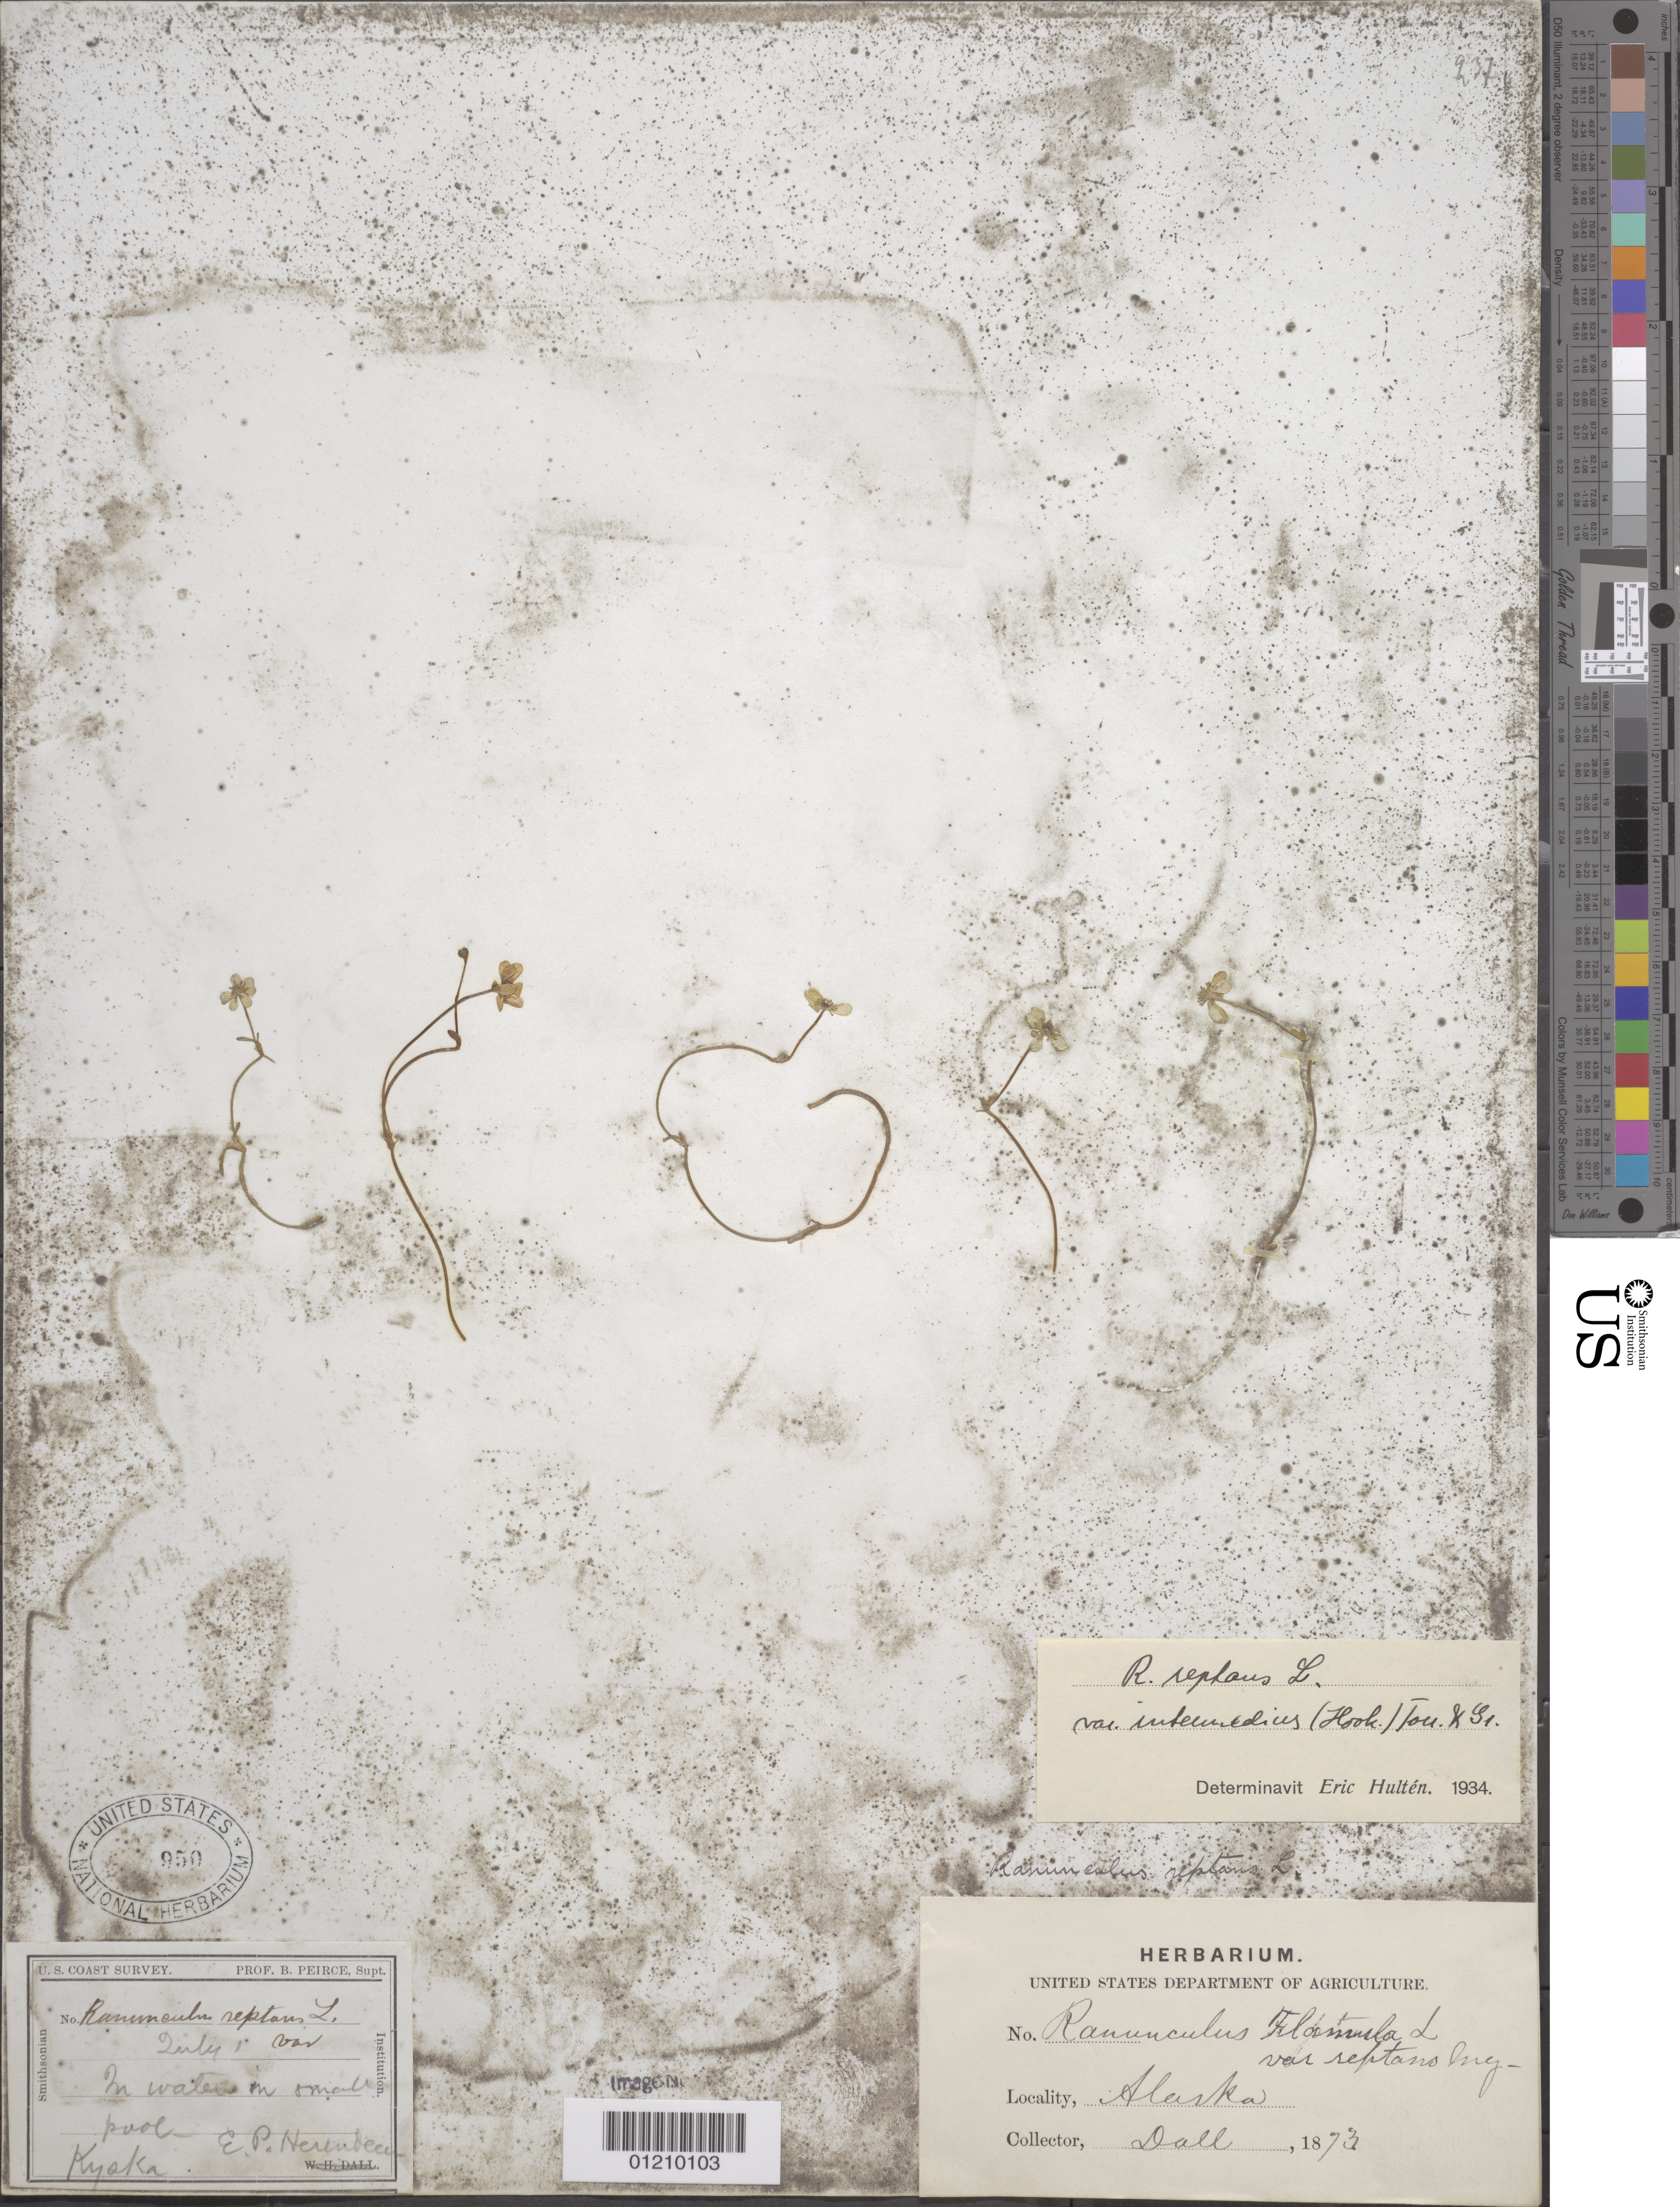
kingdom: Plantae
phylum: Tracheophyta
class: Magnoliopsida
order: Ranunculales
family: Ranunculaceae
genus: Ranunculus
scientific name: Ranunculus repens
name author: L.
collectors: -. Dall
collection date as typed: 1873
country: United States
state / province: Alaska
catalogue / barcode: US 950